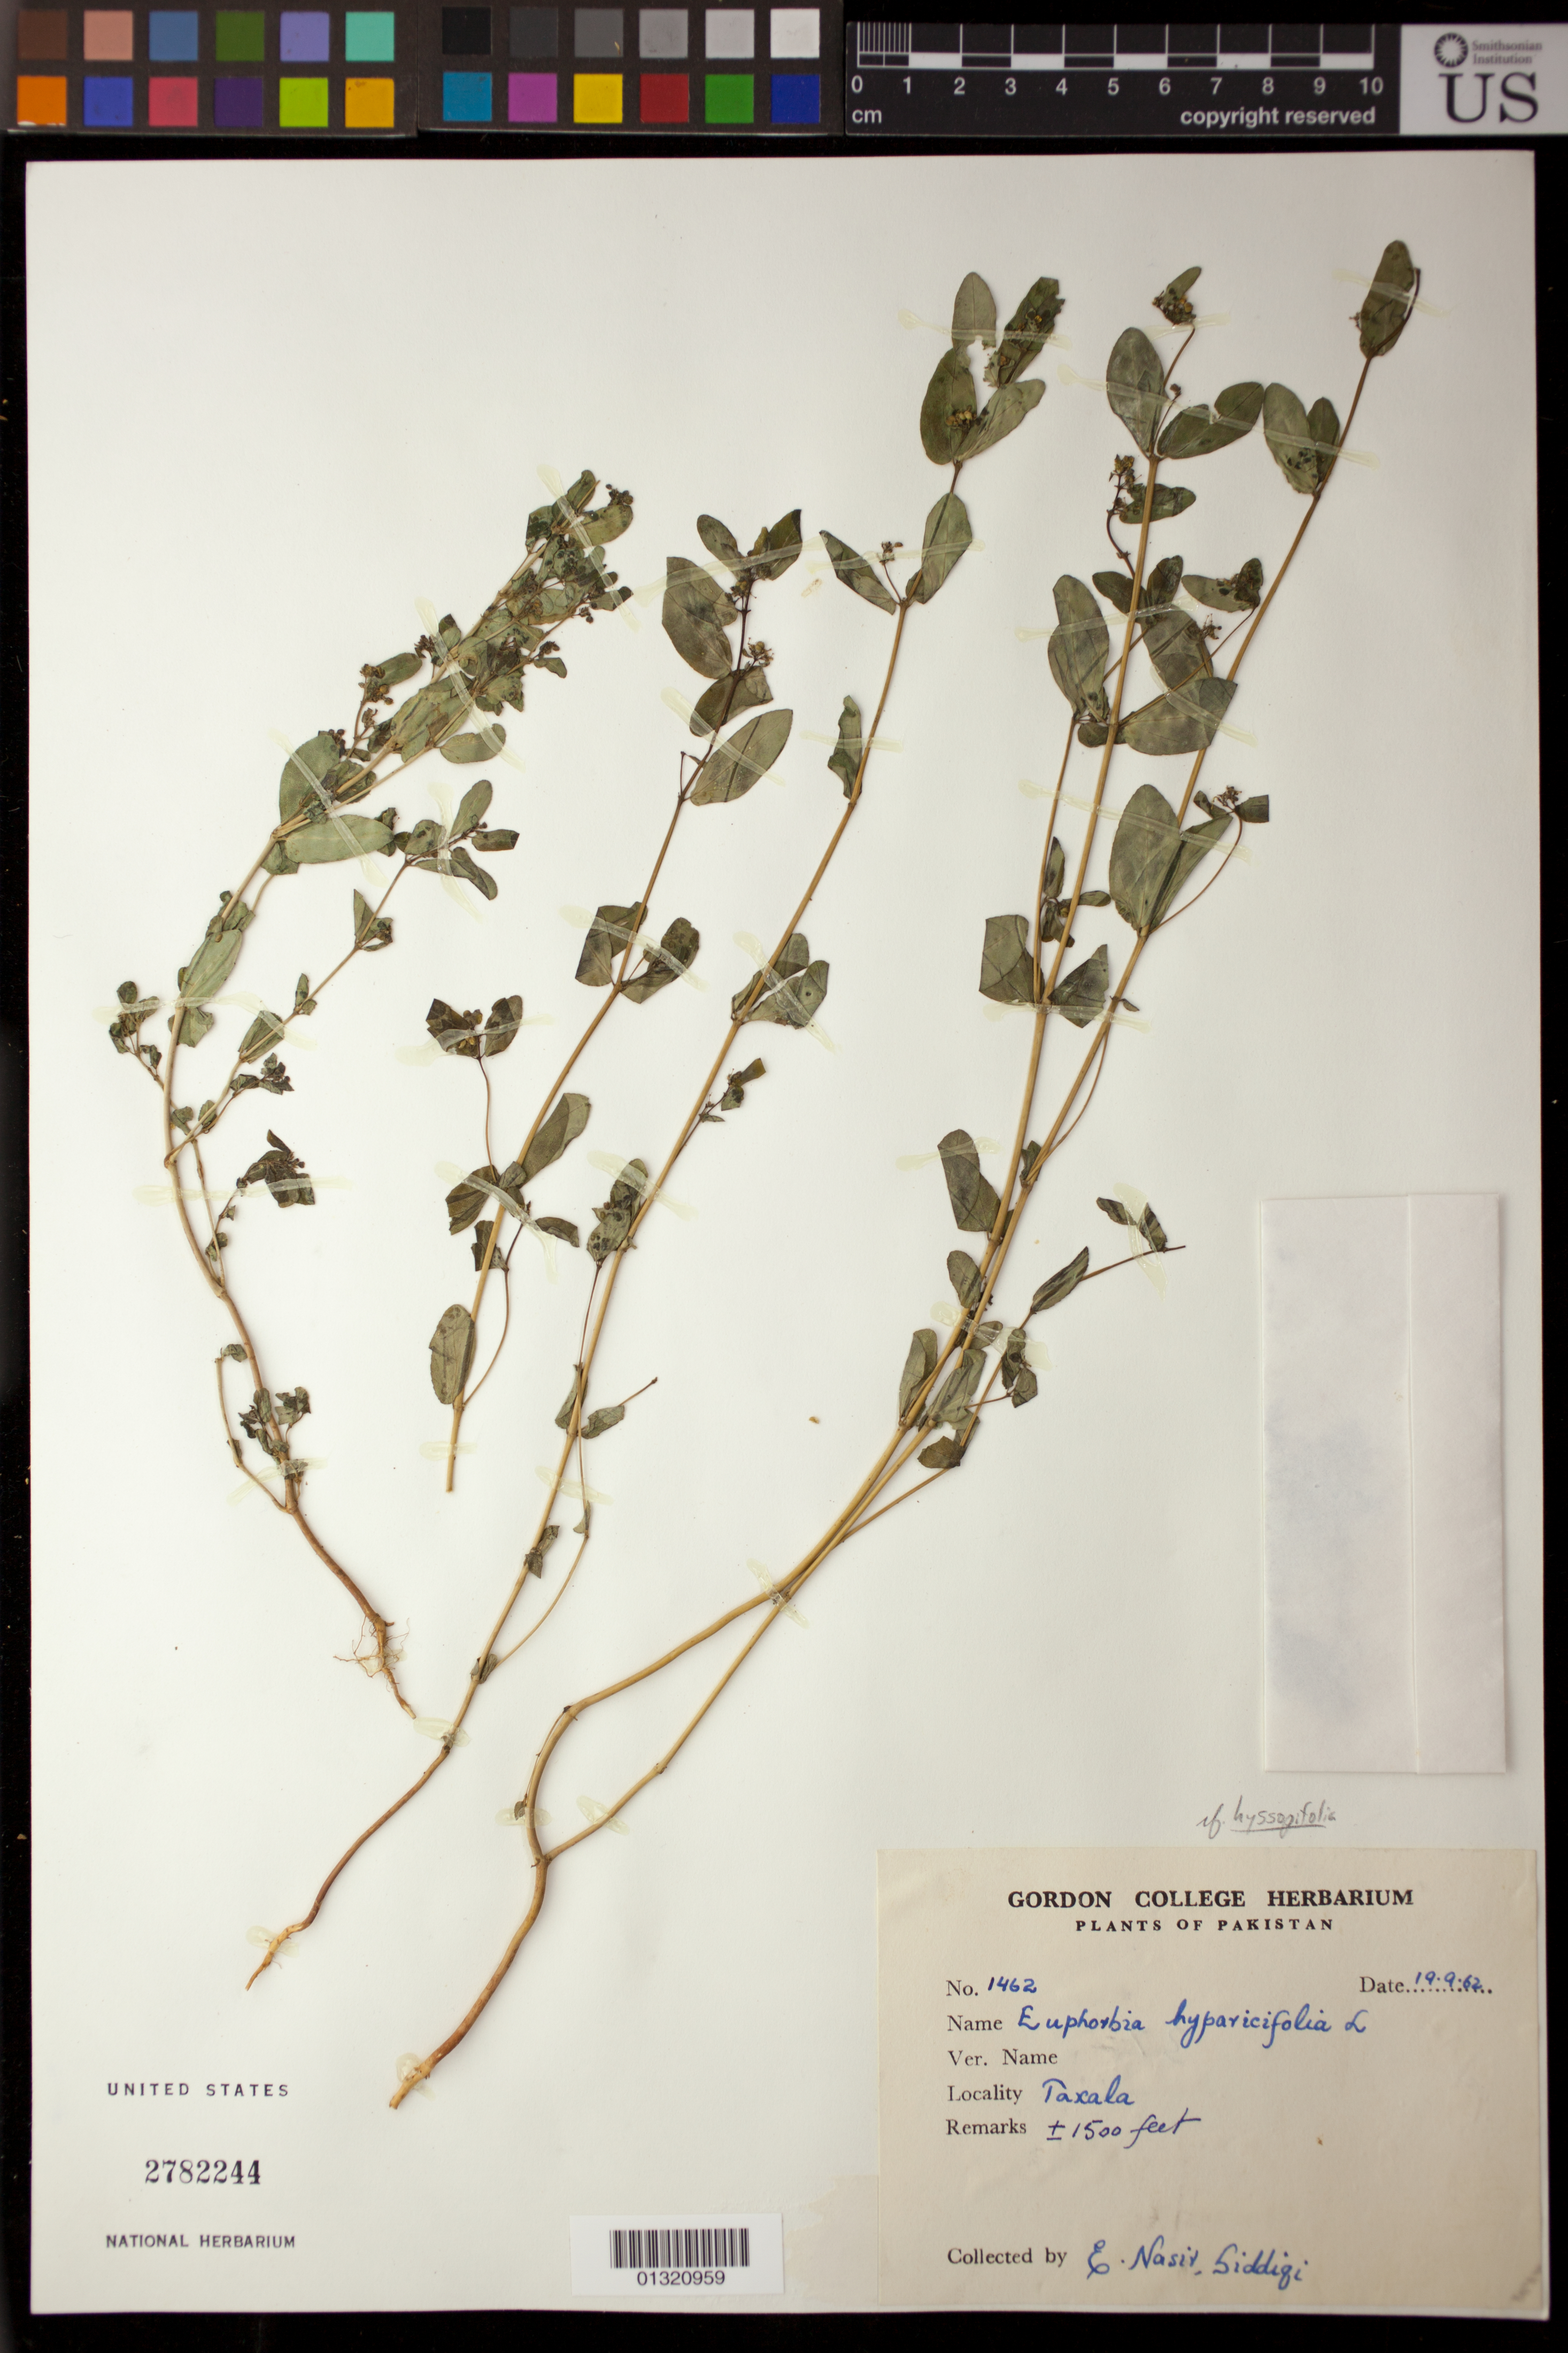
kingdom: Plantae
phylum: Tracheophyta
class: Magnoliopsida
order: Malpighiales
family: Euphorbiaceae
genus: Euphorbia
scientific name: Euphorbia indica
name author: Lam.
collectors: E. Siddiqi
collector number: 1462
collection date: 1962-09-19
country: Pakistan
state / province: Punjab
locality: Taxala [Taxila]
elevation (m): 457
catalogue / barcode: US 2782244